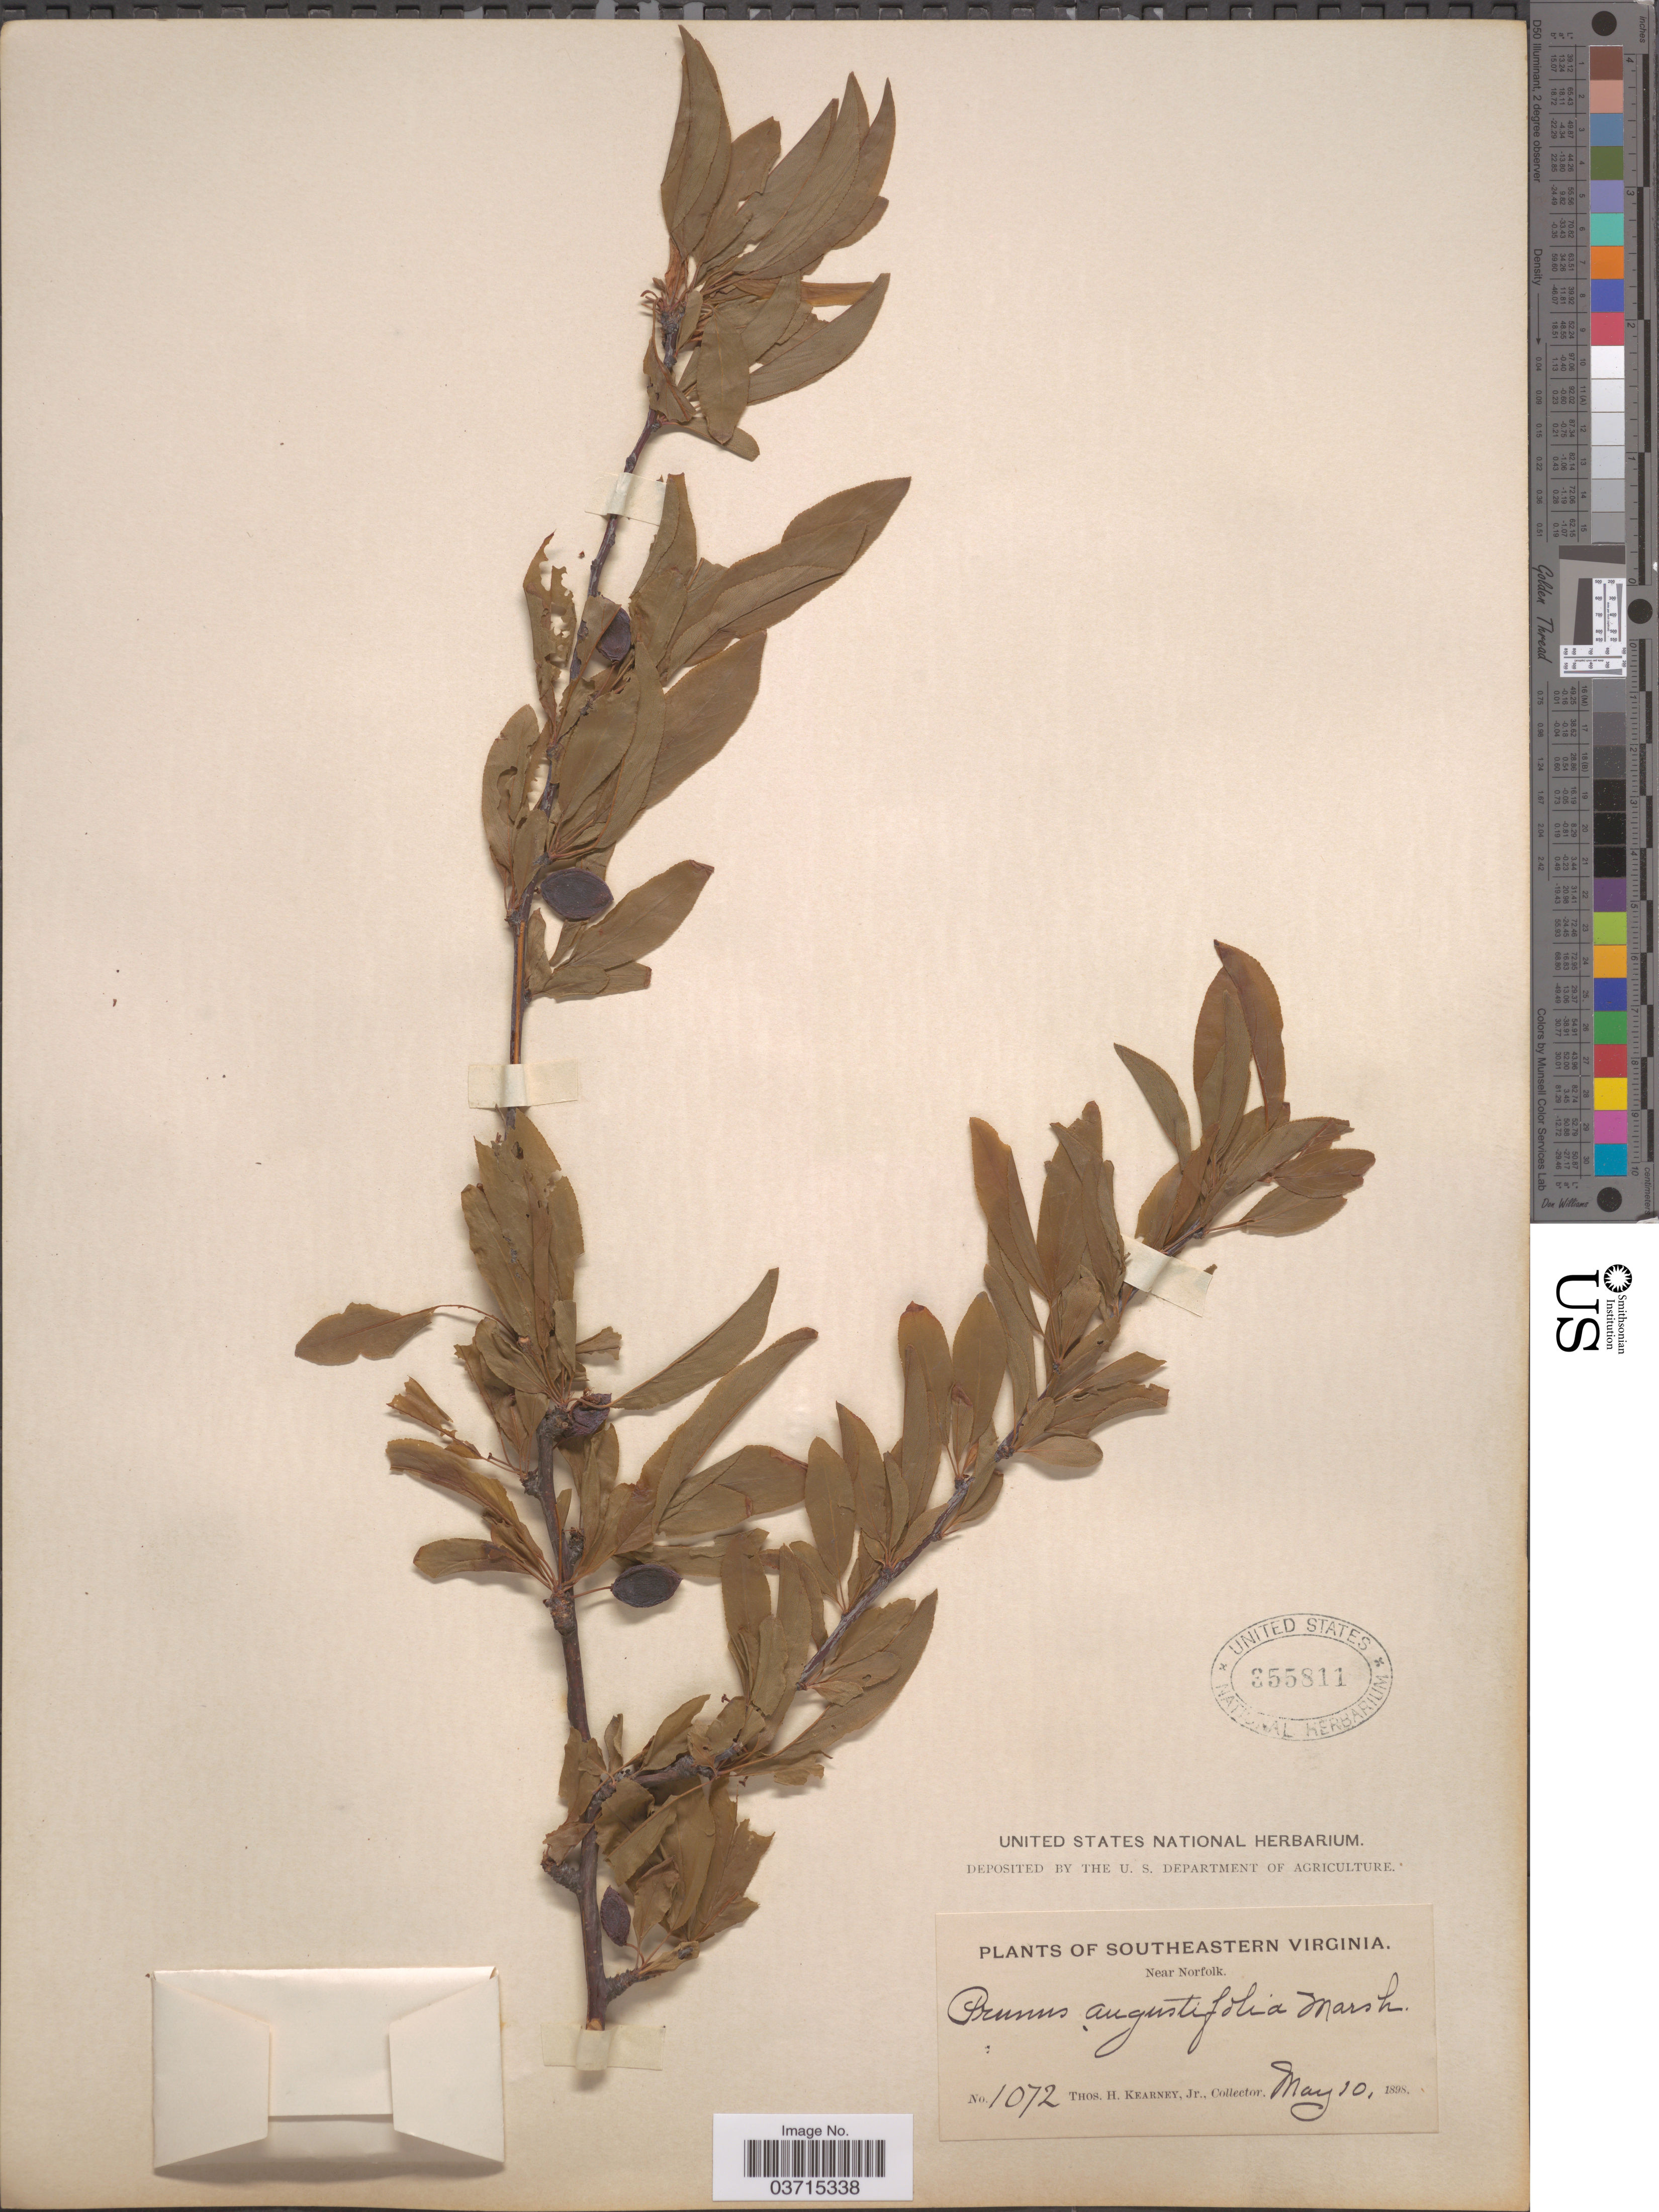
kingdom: Plantae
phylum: Tracheophyta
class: Magnoliopsida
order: Rosales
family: Rosaceae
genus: Prunus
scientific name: Prunus angustifolia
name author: Marshall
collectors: T. H. Kearney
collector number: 1072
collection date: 1898-05-10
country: United States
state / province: Virginia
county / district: City of Norfolk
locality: Southeastern Virginia. Near Norfolk.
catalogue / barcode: US 355811